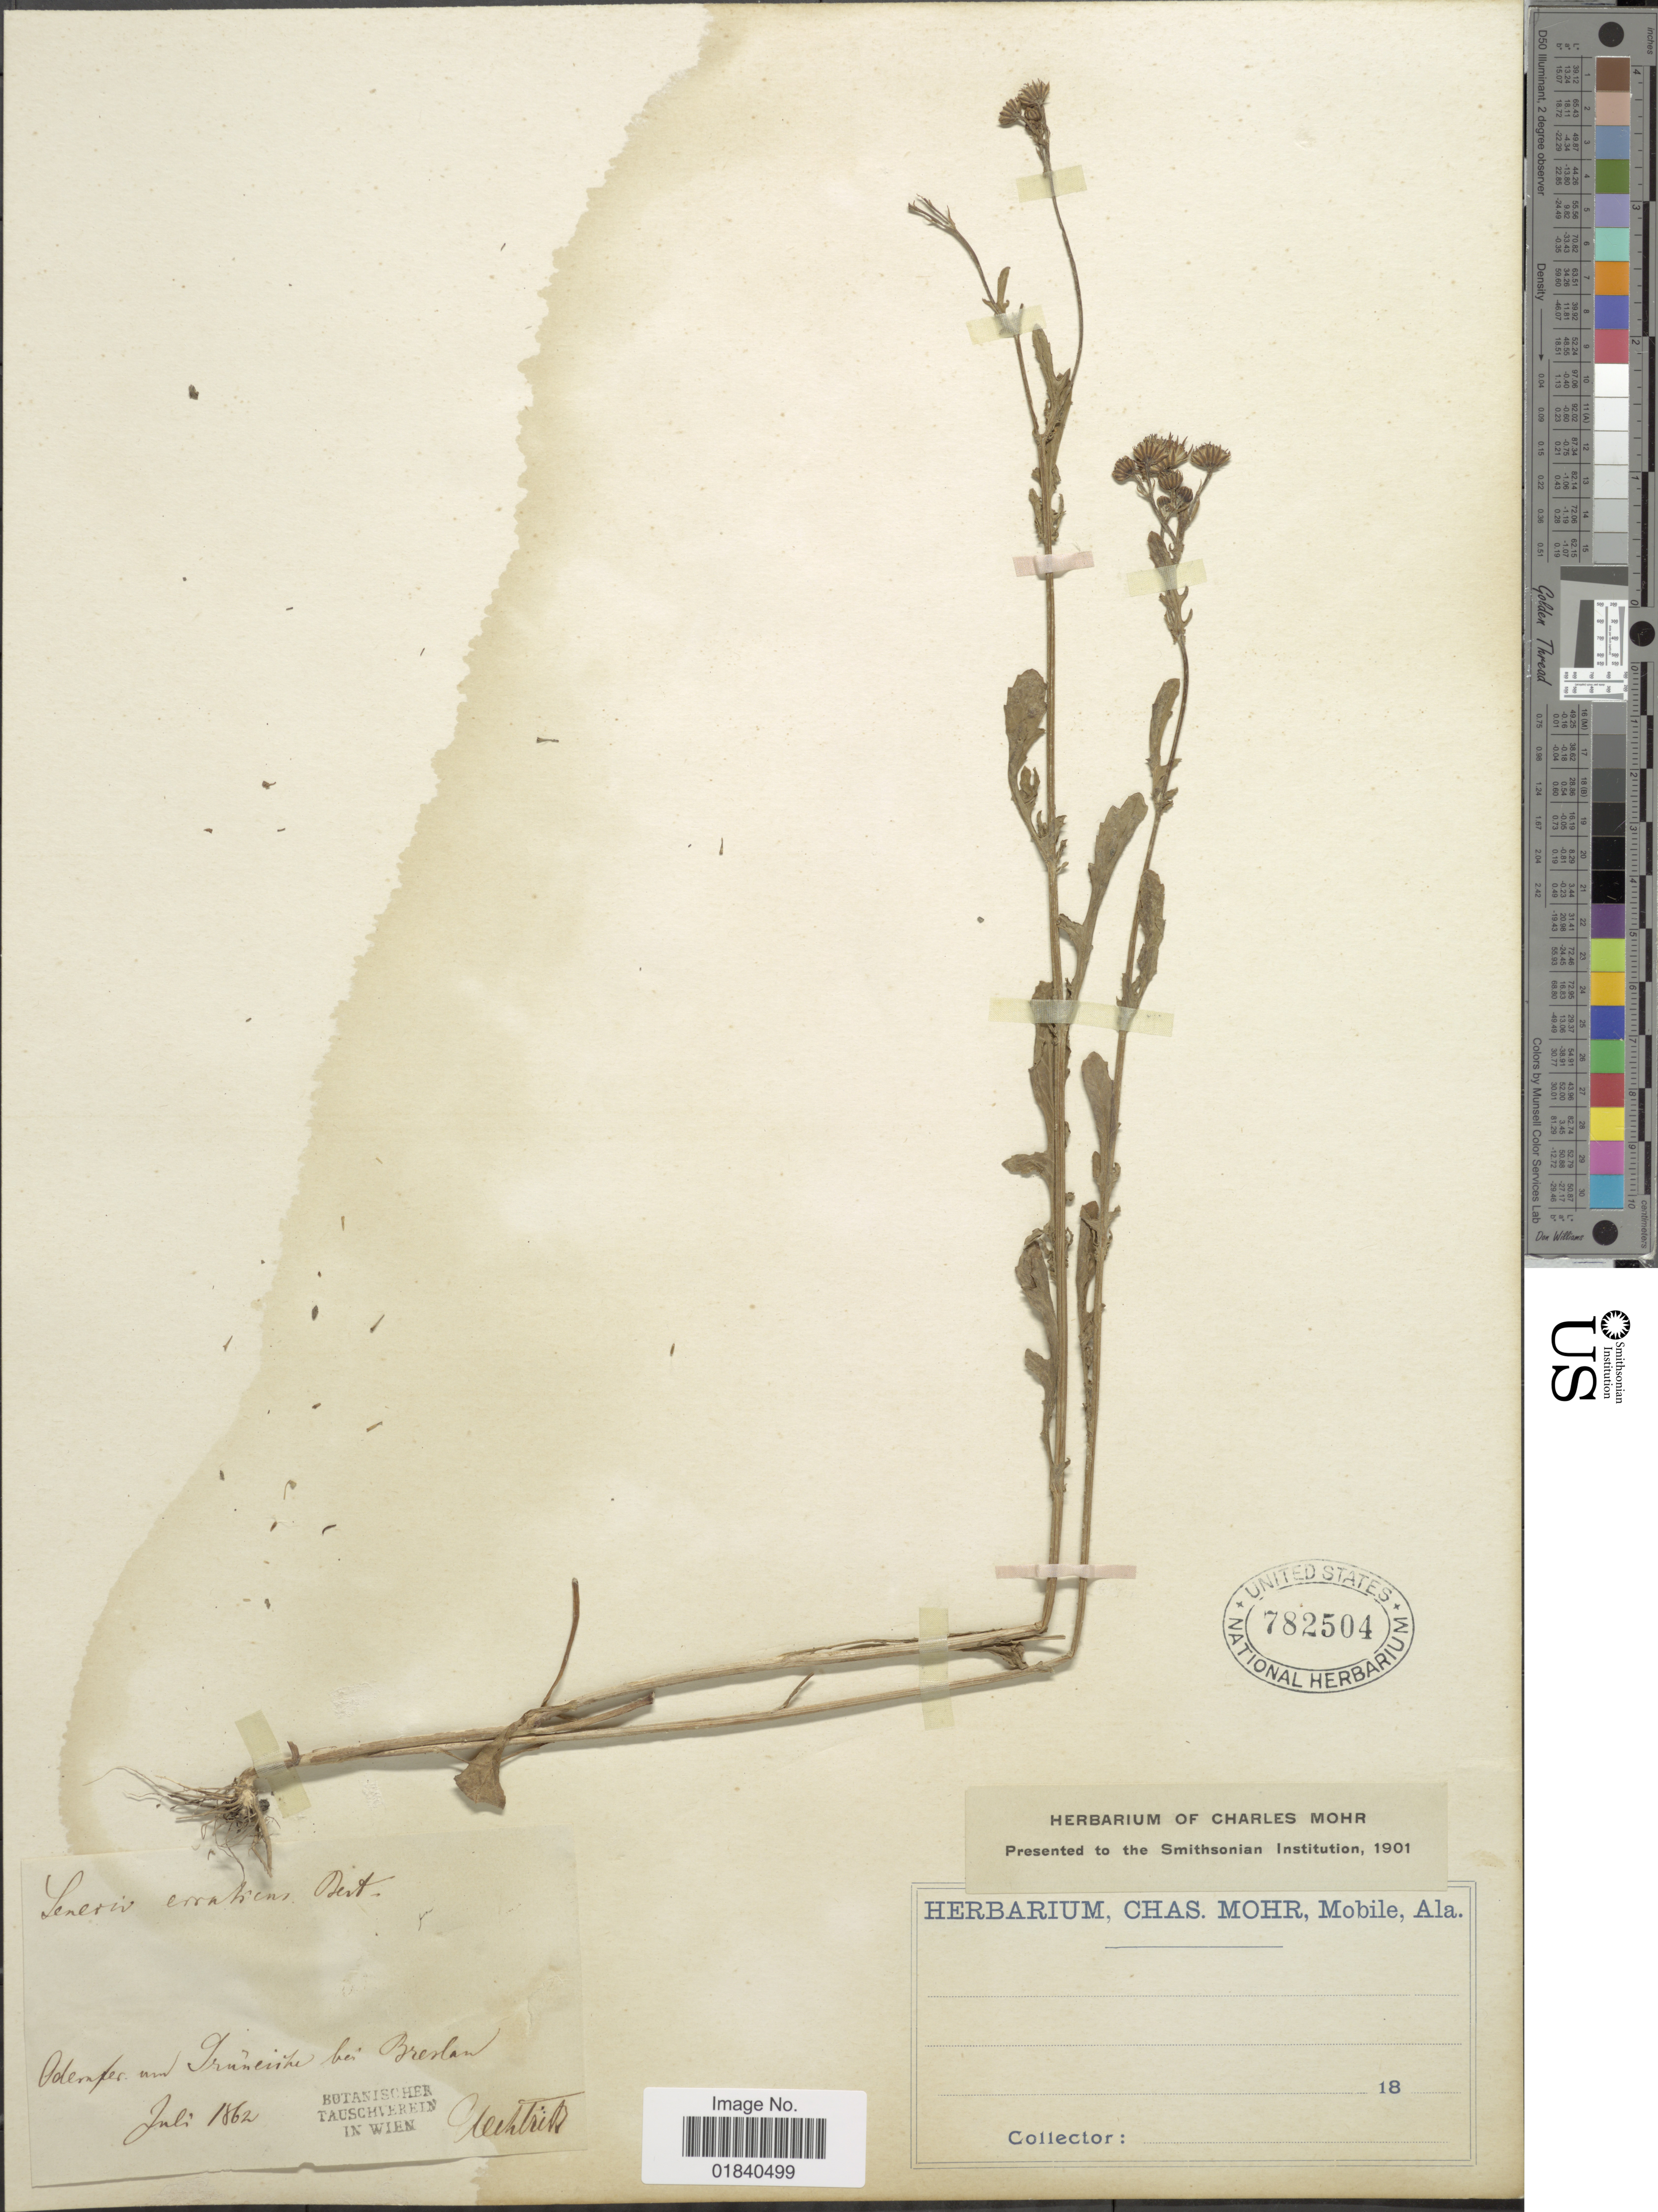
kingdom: Plantae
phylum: Tracheophyta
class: Magnoliopsida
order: Asterales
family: Asteraceae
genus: Jacobaea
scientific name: Jacobaea erratica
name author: (Bertol.) Fourr.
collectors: Uechtritz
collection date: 1862-07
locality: Odempec um Pruneutu bei Breslan [interpreted]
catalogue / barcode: US 782504